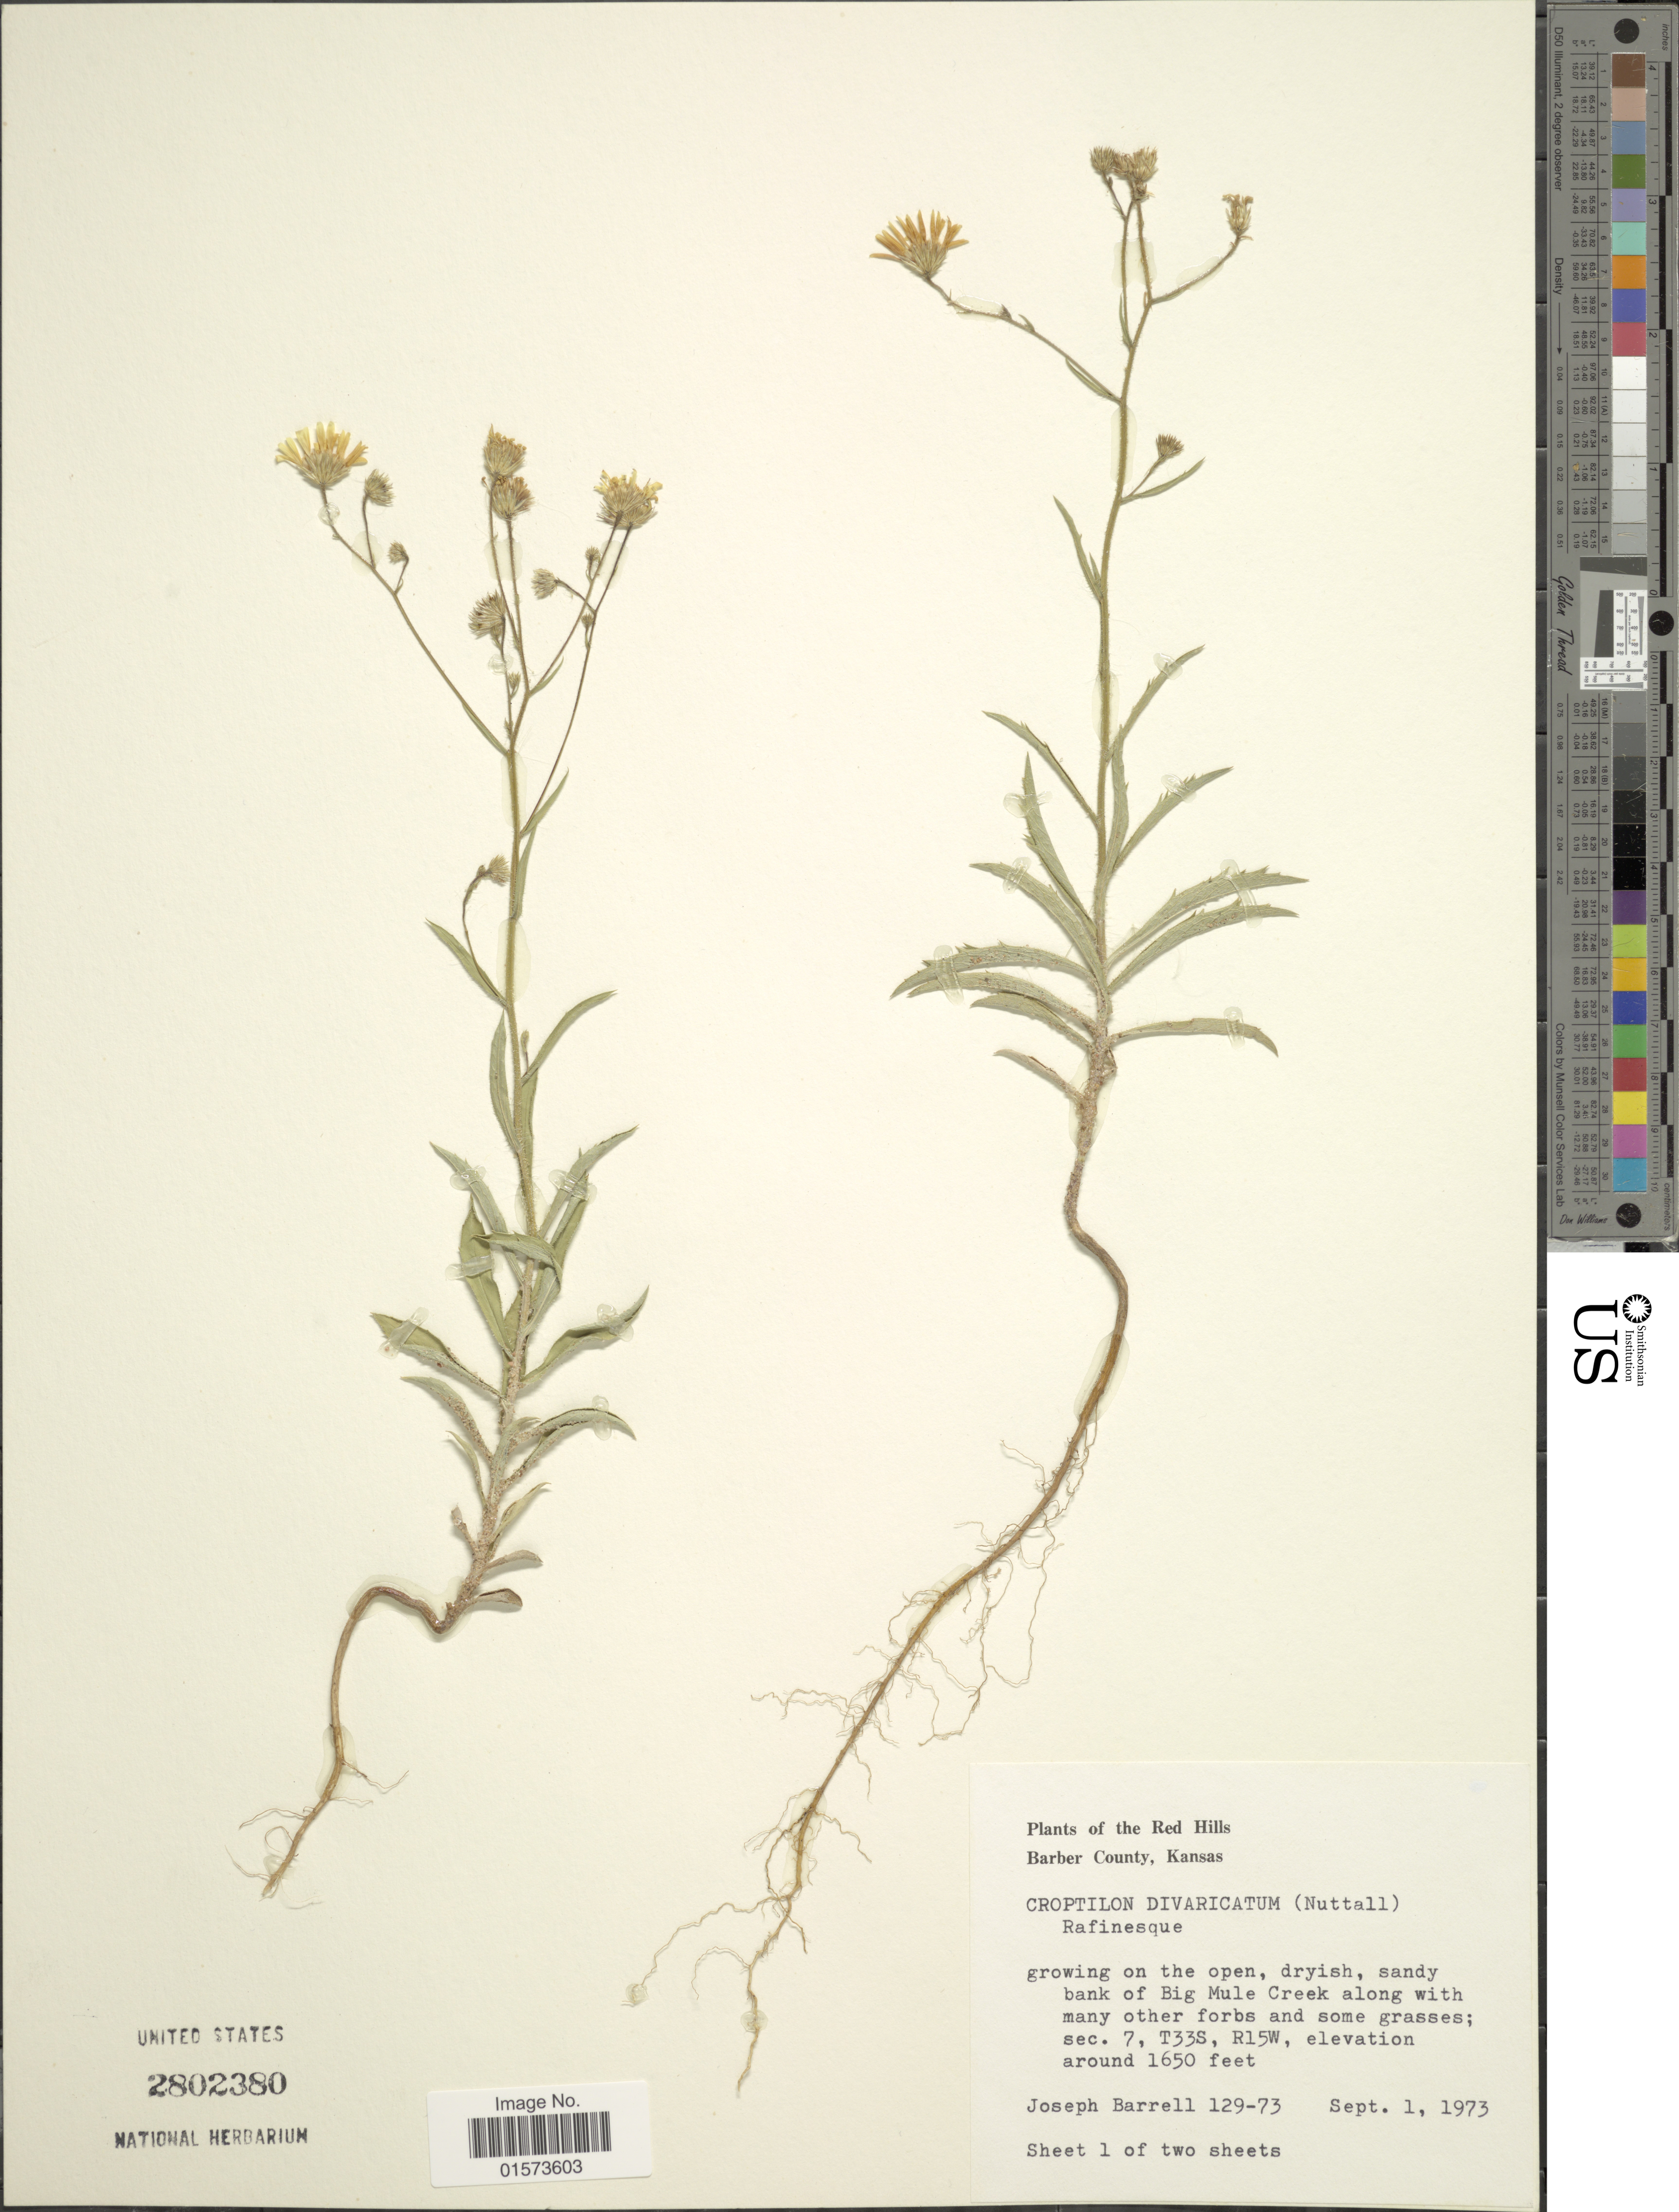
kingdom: Plantae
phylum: Tracheophyta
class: Magnoliopsida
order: Asterales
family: Asteraceae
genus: Croptilon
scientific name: Croptilon divaricatum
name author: (Nutt.) Raf.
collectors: J. Barrell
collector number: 129-73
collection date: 1973-09-01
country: United States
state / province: Kansas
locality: Barber County, growing in the open, dryish, sandy bank of Big Mule Creek along with many other forbs and some grasses, sec. 7, T33S, R15W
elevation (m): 503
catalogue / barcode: US 2802380